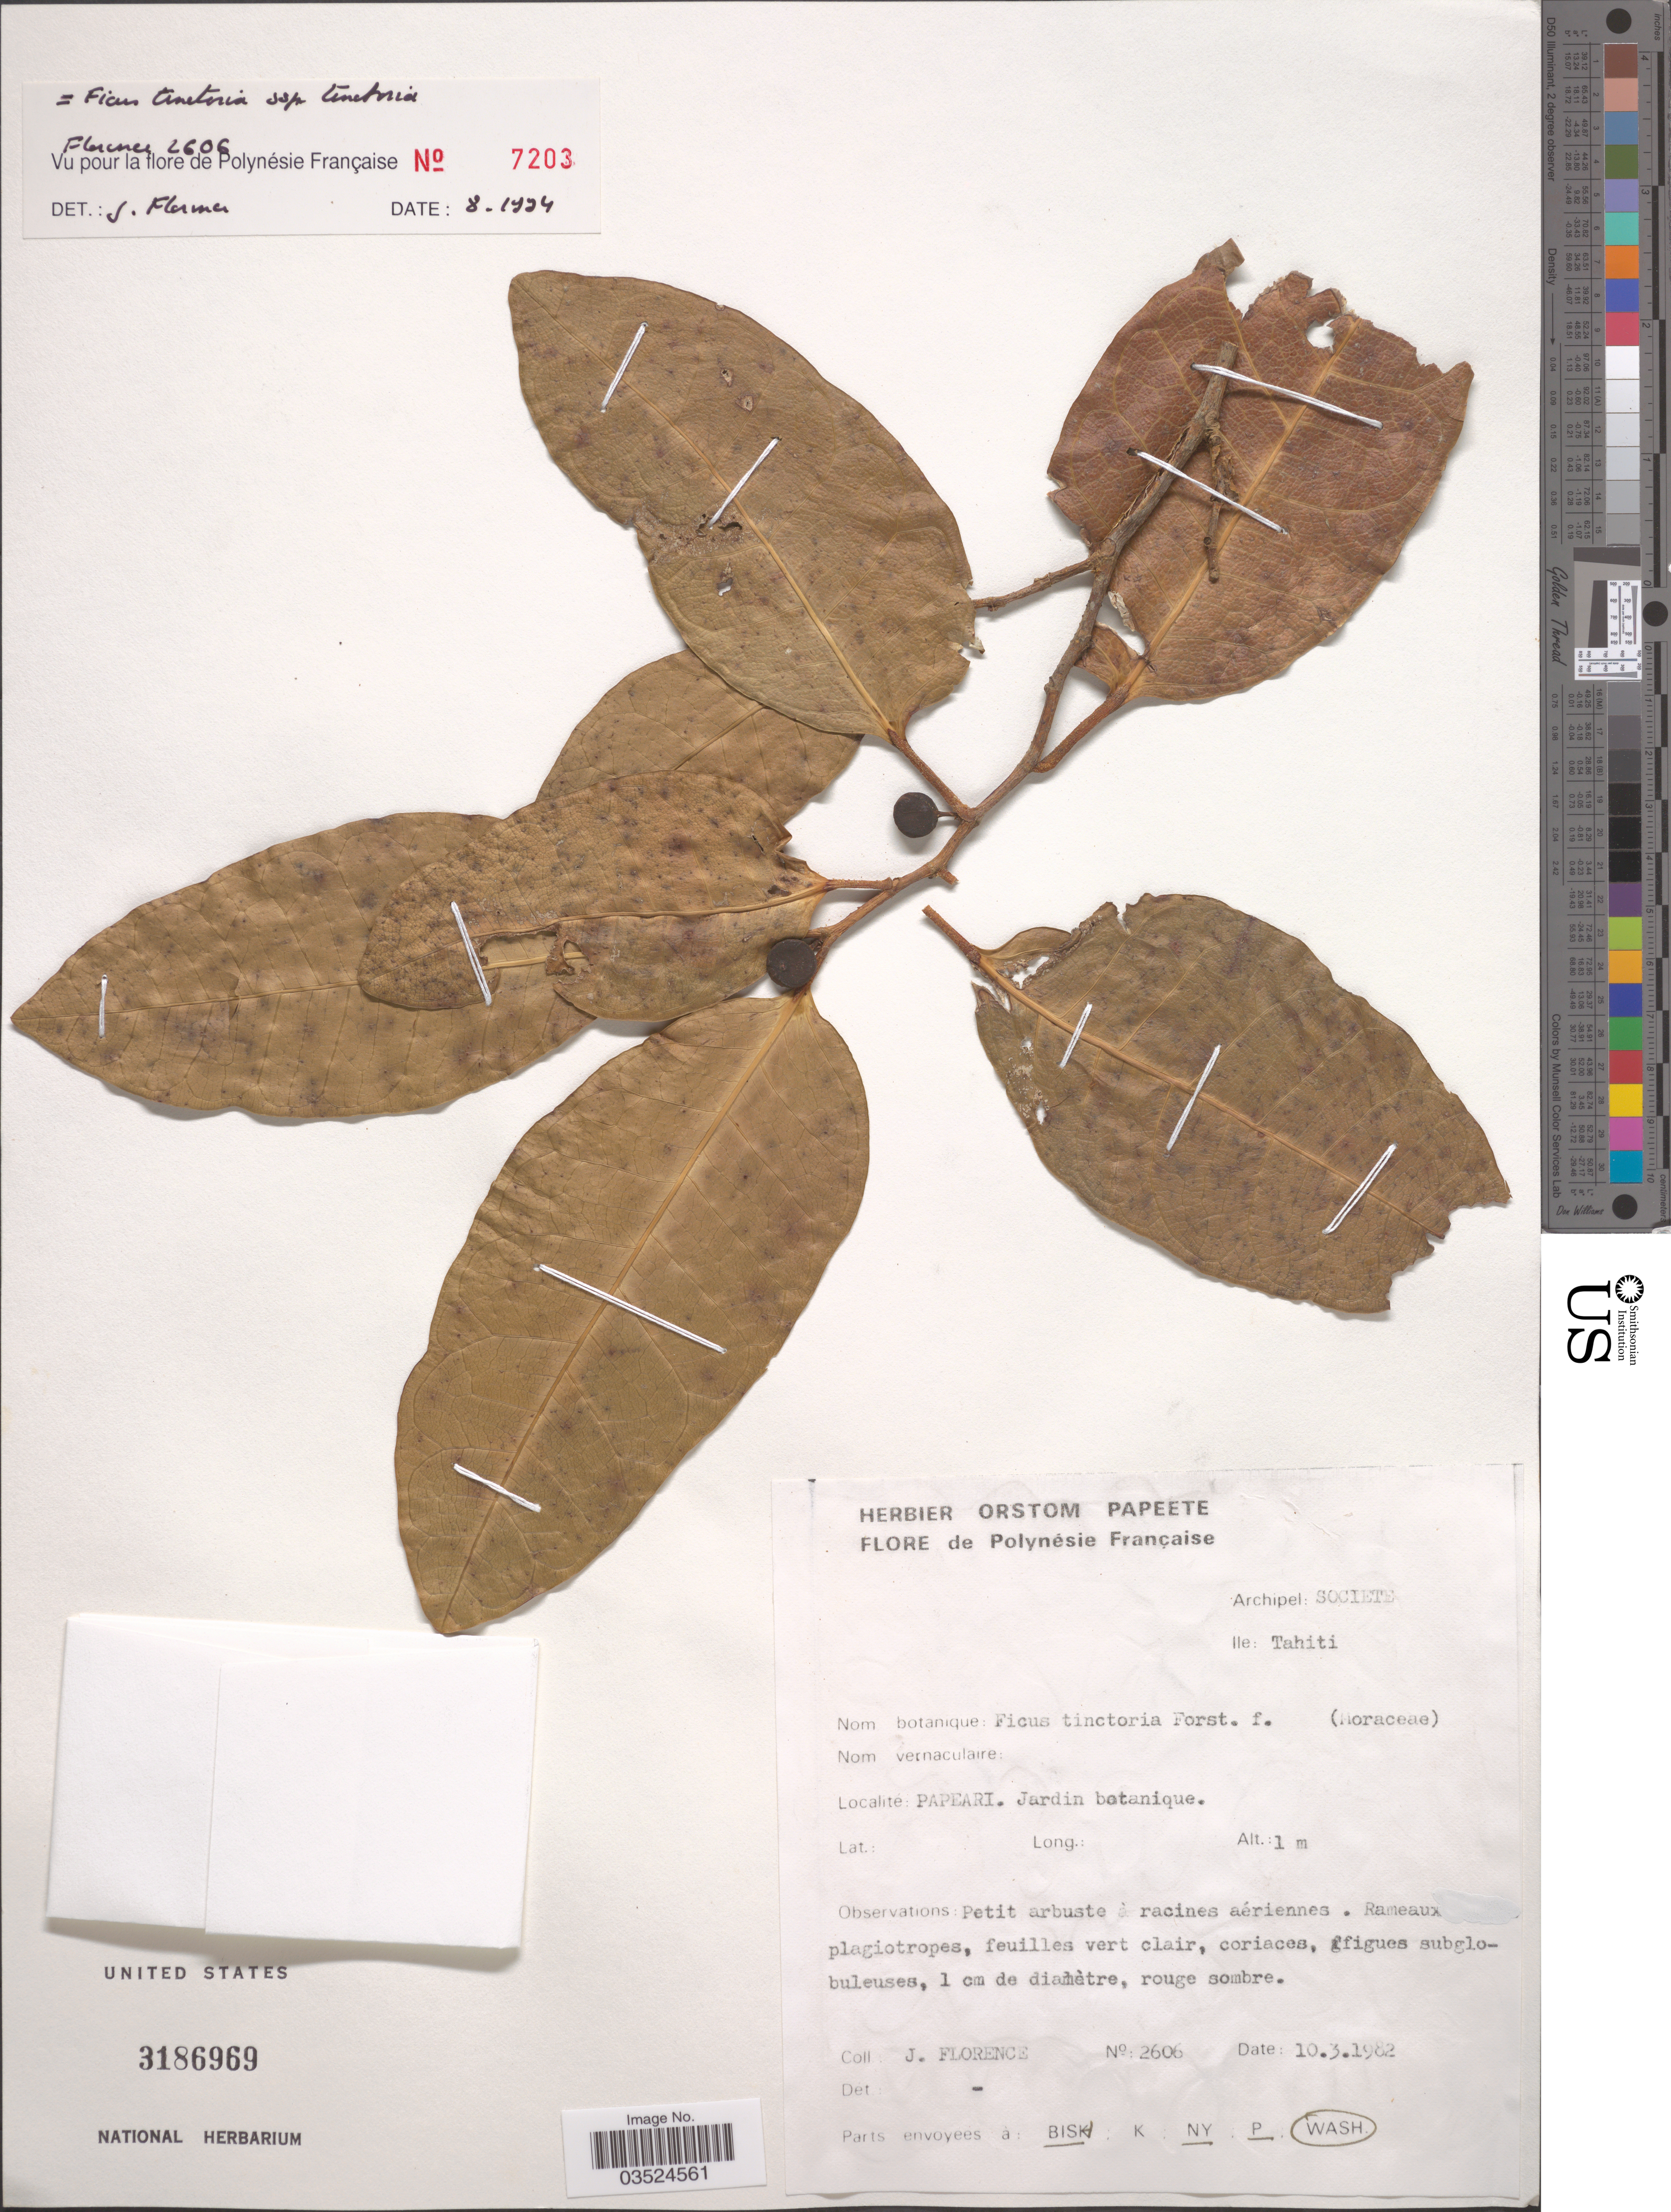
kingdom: Plantae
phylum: Tracheophyta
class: Magnoliopsida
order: Rosales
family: Moraceae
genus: Ficus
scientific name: Ficus tinctoria subsp. tinctoria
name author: G. Forst.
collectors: J. Florence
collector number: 2606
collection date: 1982-03-10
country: French Polynesia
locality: Archipel: Societe. Ile: Tahiti. Papeari. Jardin botanique.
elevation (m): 1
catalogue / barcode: US 3186969